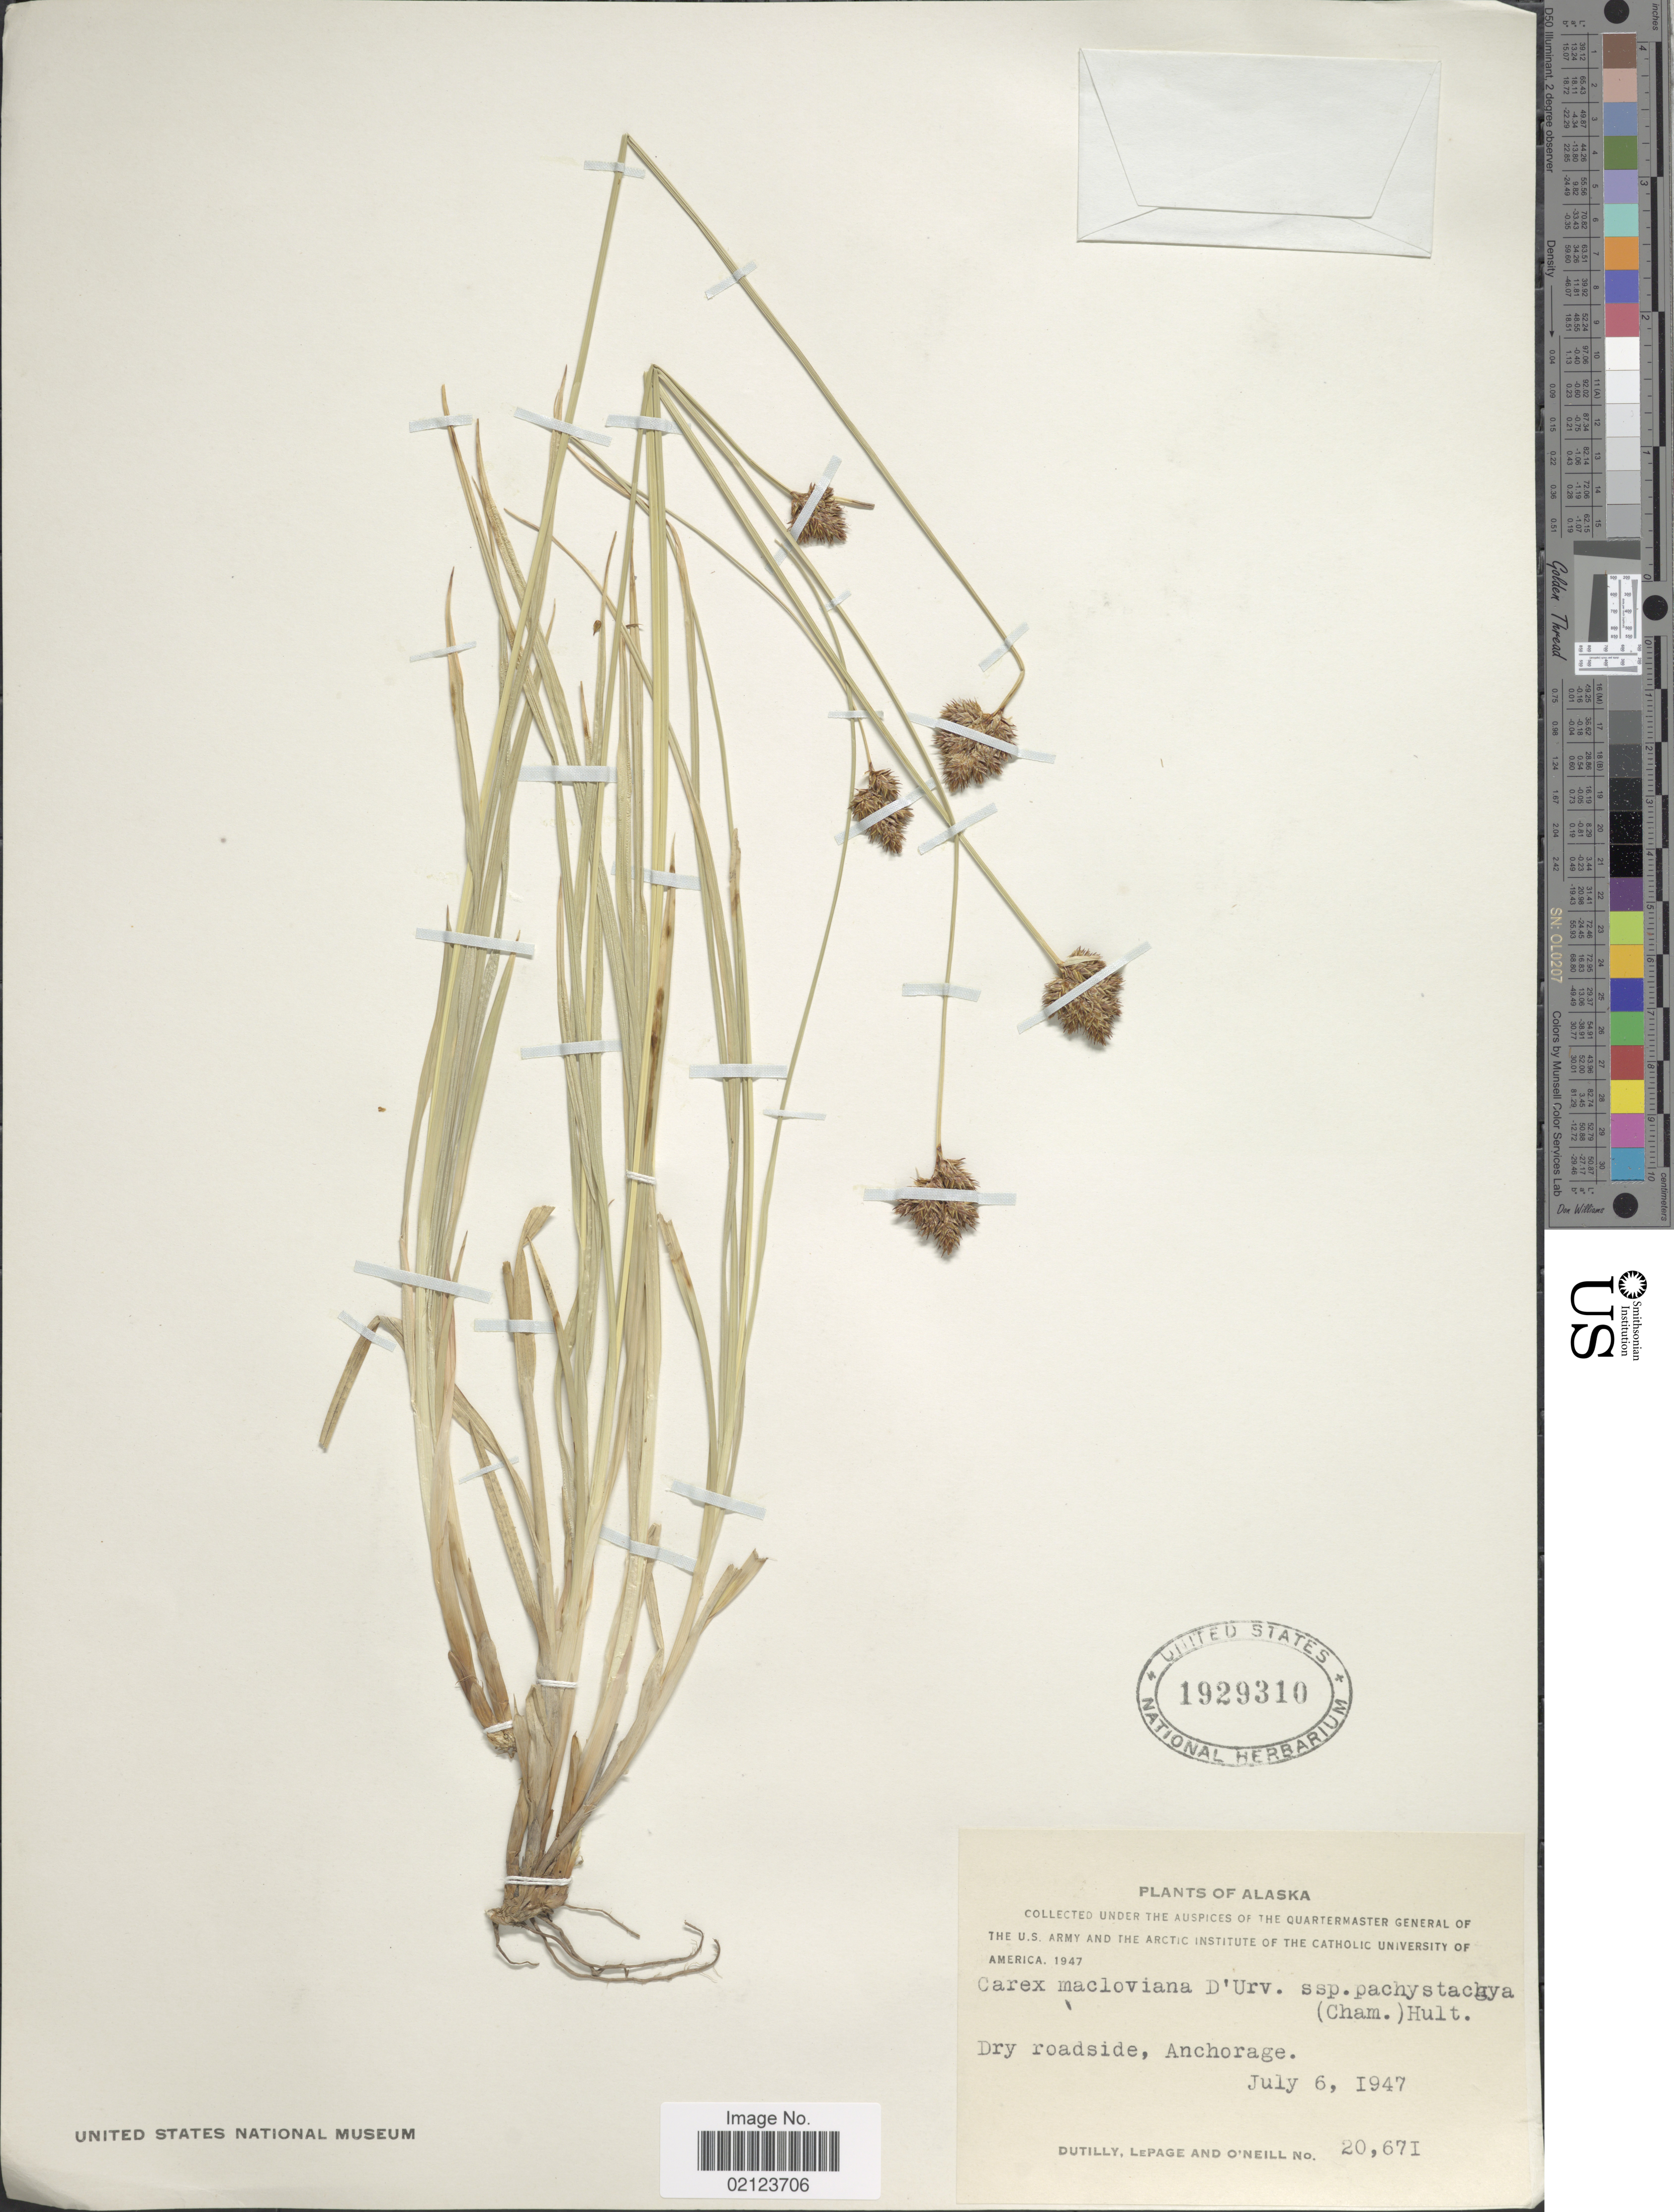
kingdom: Plantae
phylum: Tracheophyta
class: Liliopsida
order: Poales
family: Cyperaceae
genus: Carex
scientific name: Carex pachystachya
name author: Cham. ex Steud.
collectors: -. Dutilly, -. LePage & -. O'Neill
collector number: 20671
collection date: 1947-07-06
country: United States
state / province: Alaska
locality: Dry roadside, Anchorage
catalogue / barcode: US 1929310